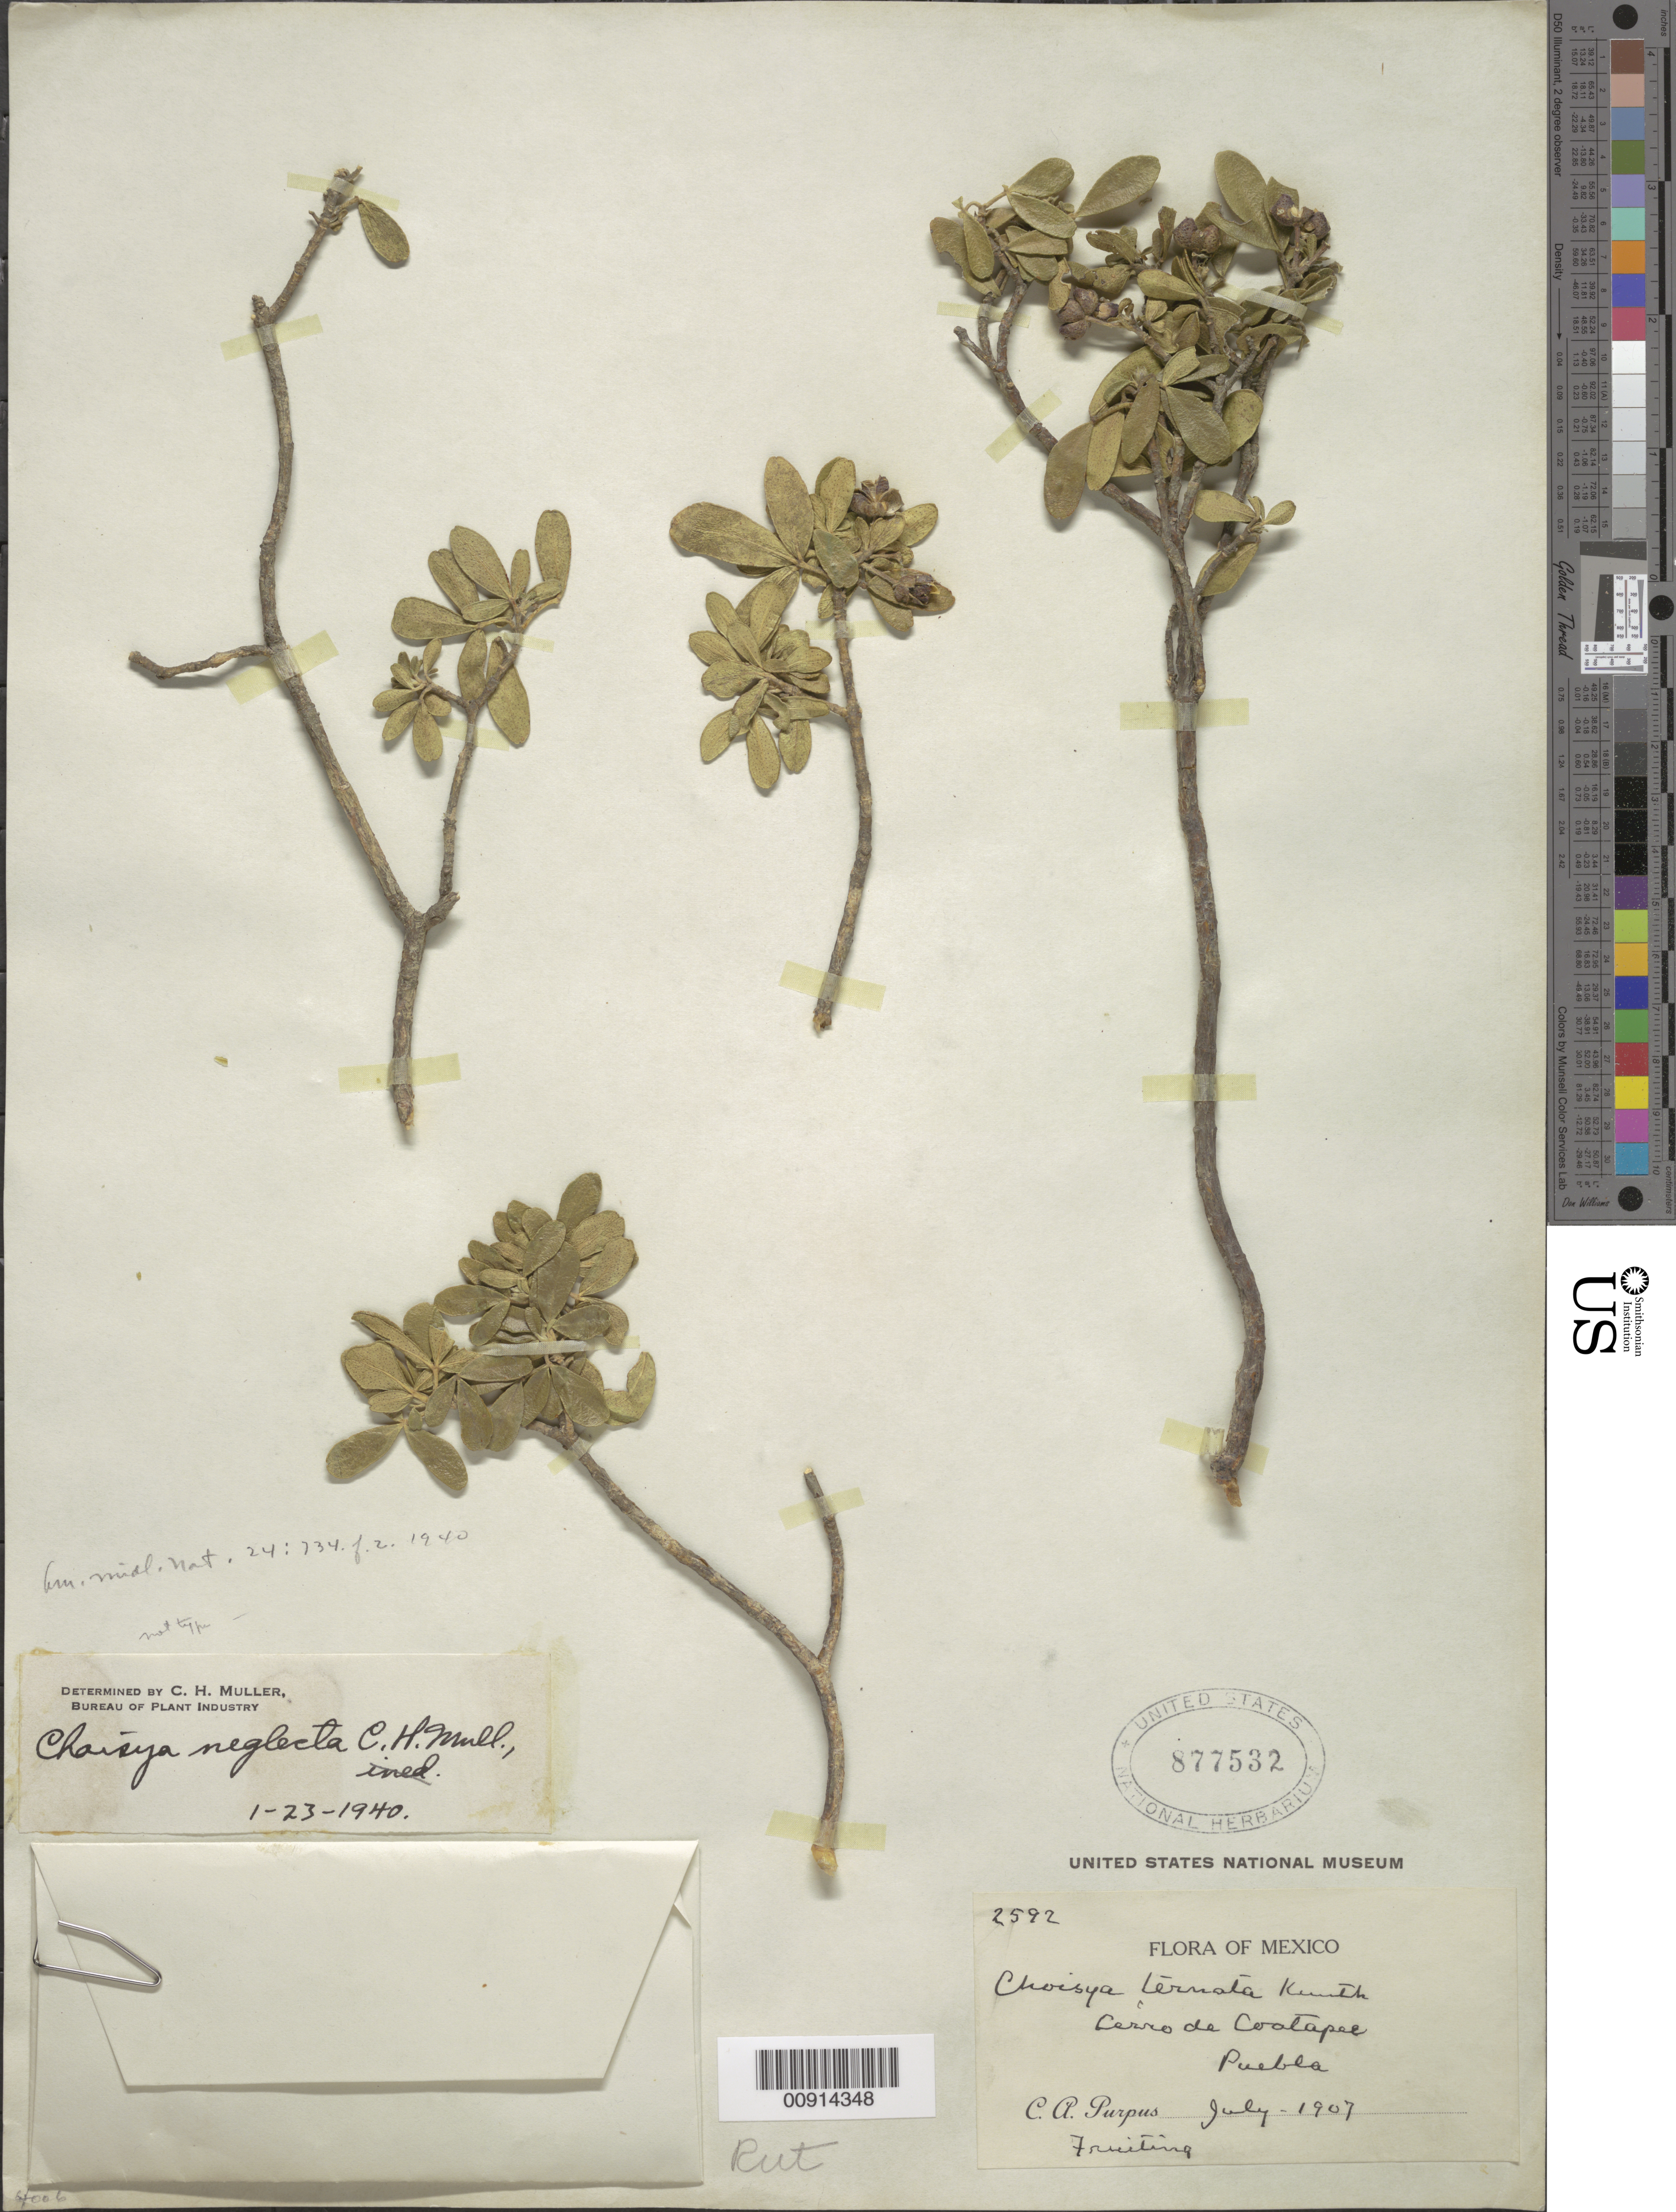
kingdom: Plantae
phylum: Tracheophyta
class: Magnoliopsida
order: Sapindales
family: Rutaceae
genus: Choisya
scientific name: Choisya neglecta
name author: C.H. Mull.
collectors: C. A. Purpus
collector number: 2592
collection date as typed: Jul 1907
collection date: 1907-07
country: Mexico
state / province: Puebla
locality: Cerro de Coatapec, Puebla.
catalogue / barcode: US 877532